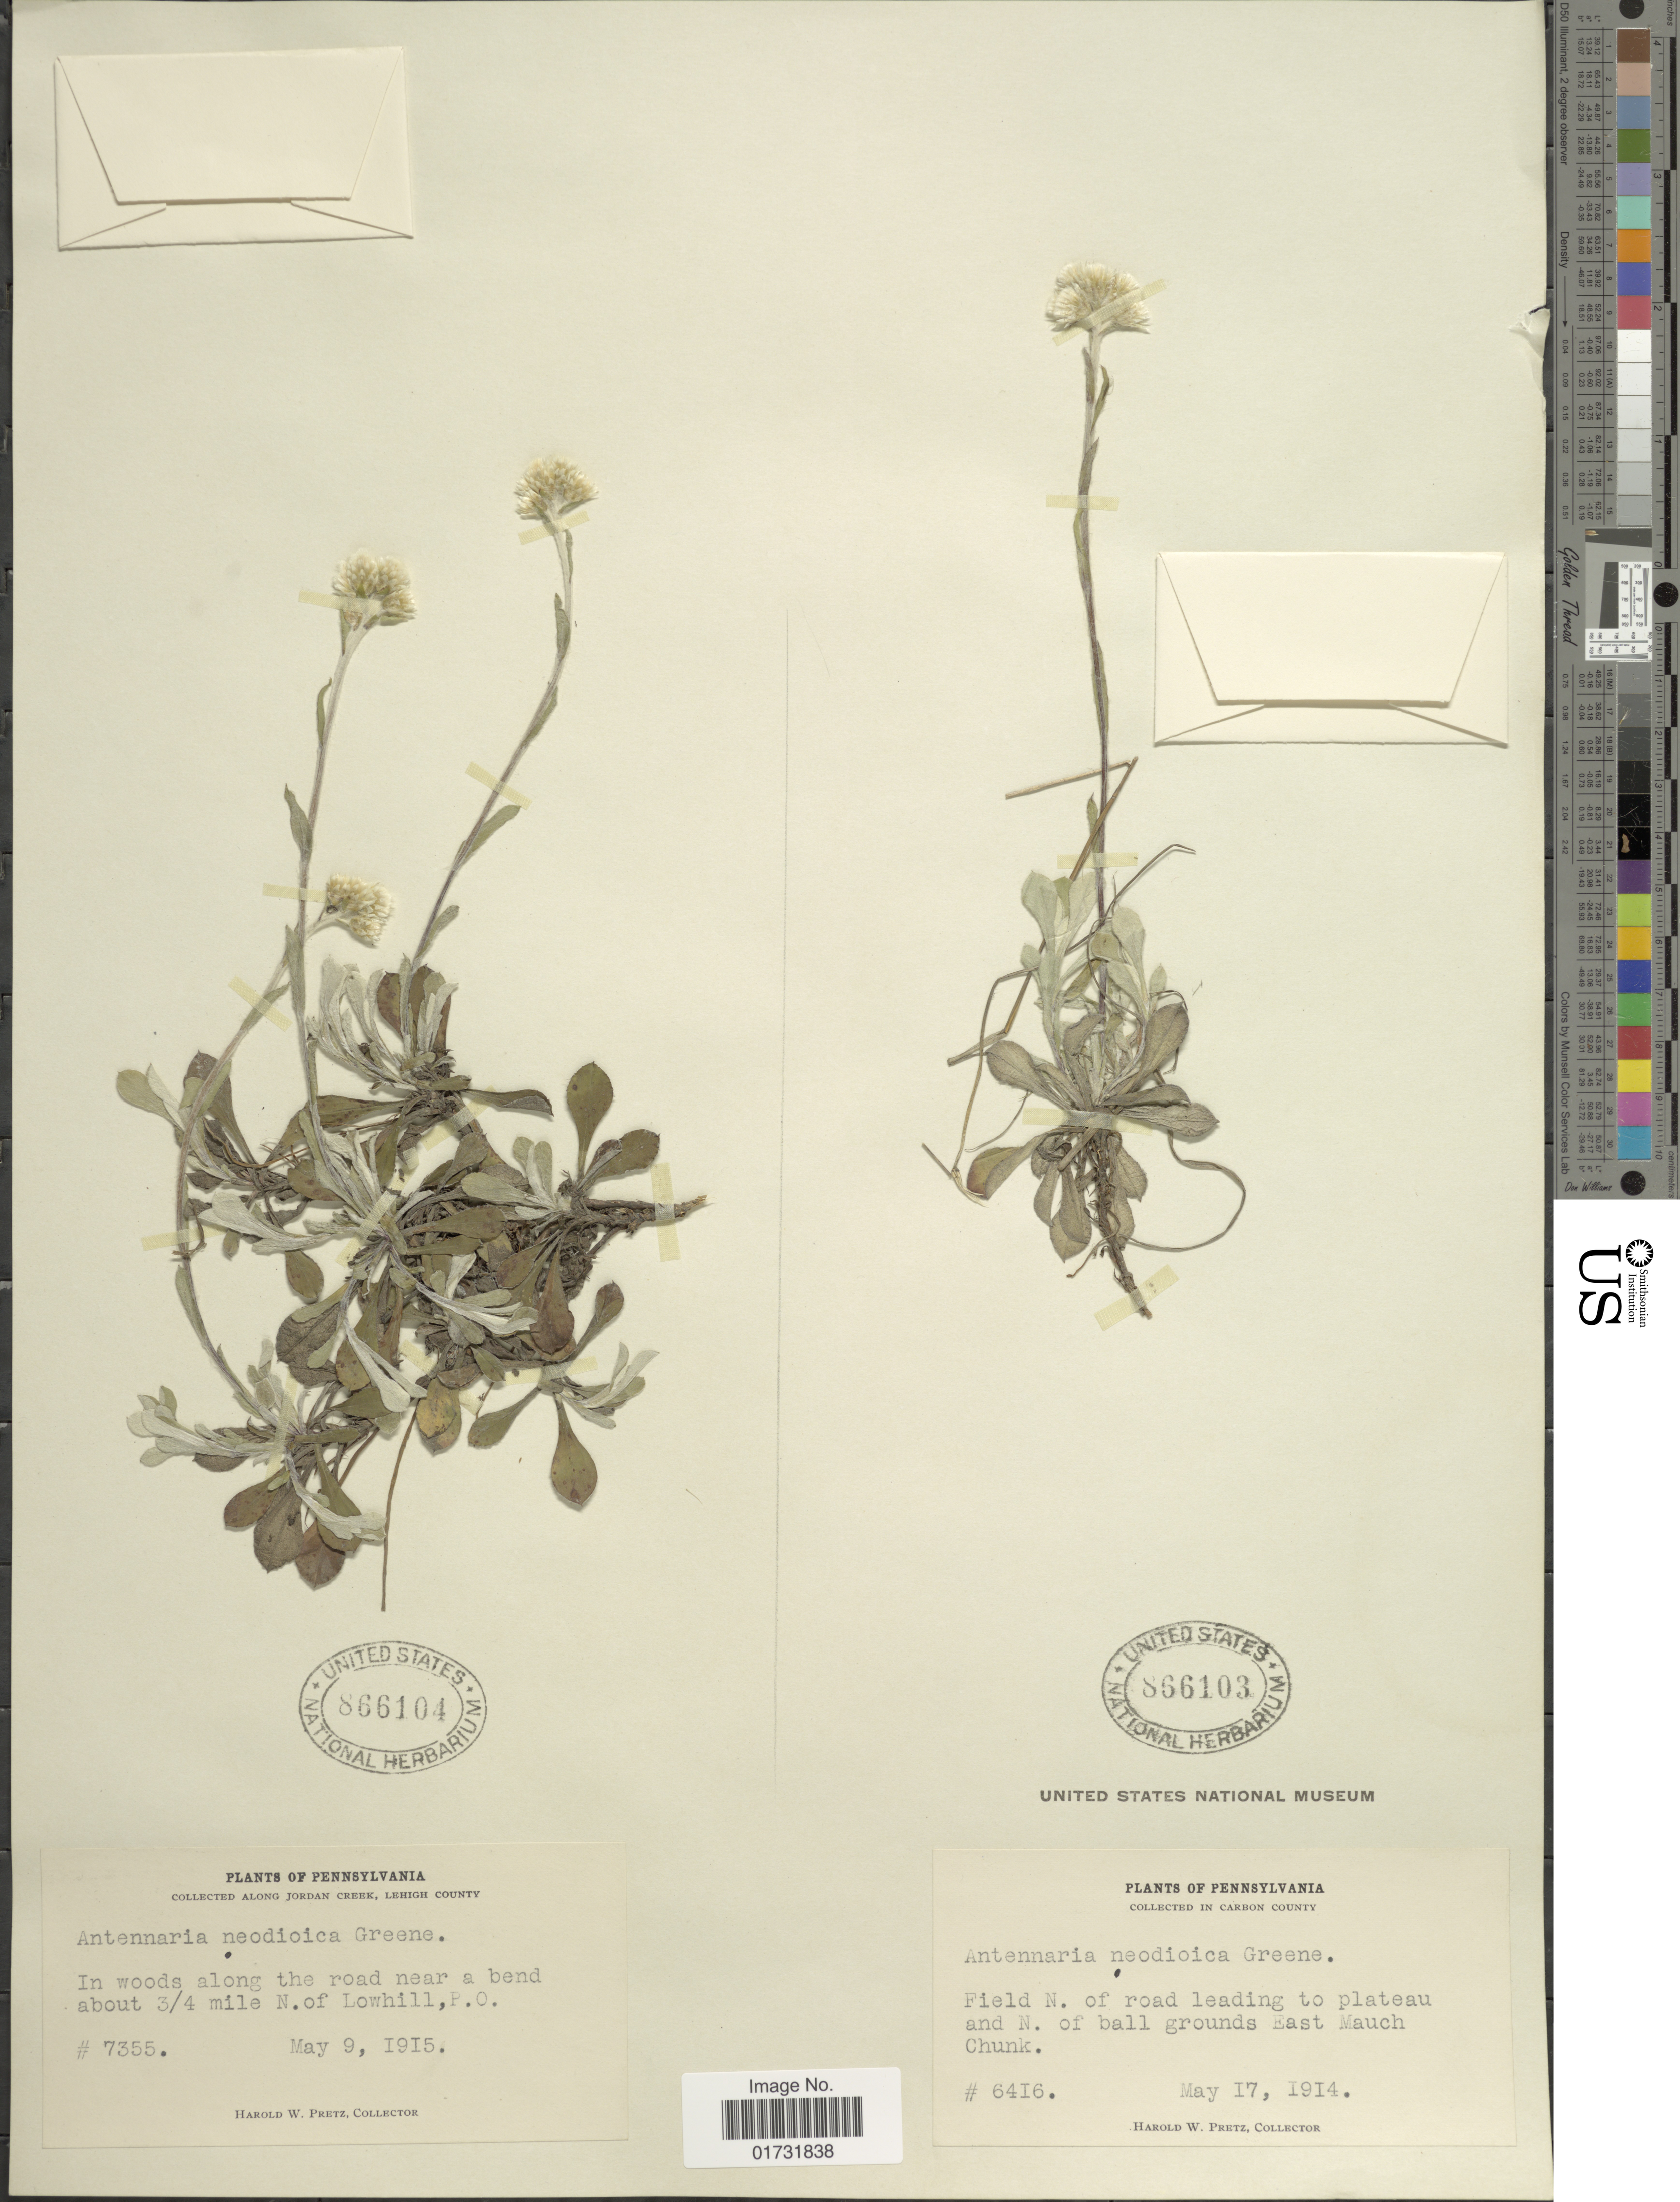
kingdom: Plantae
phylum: Tracheophyta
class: Magnoliopsida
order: Asterales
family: Asteraceae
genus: Antennaria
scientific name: Antennaria neodioica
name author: Greene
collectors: H. W. Pretz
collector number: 6416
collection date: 1914-05-17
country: United States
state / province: Pennsylvania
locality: Caron County, N. of road leading to plateau and N. of ball grounds East Mauch Chunk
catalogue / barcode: US 866103